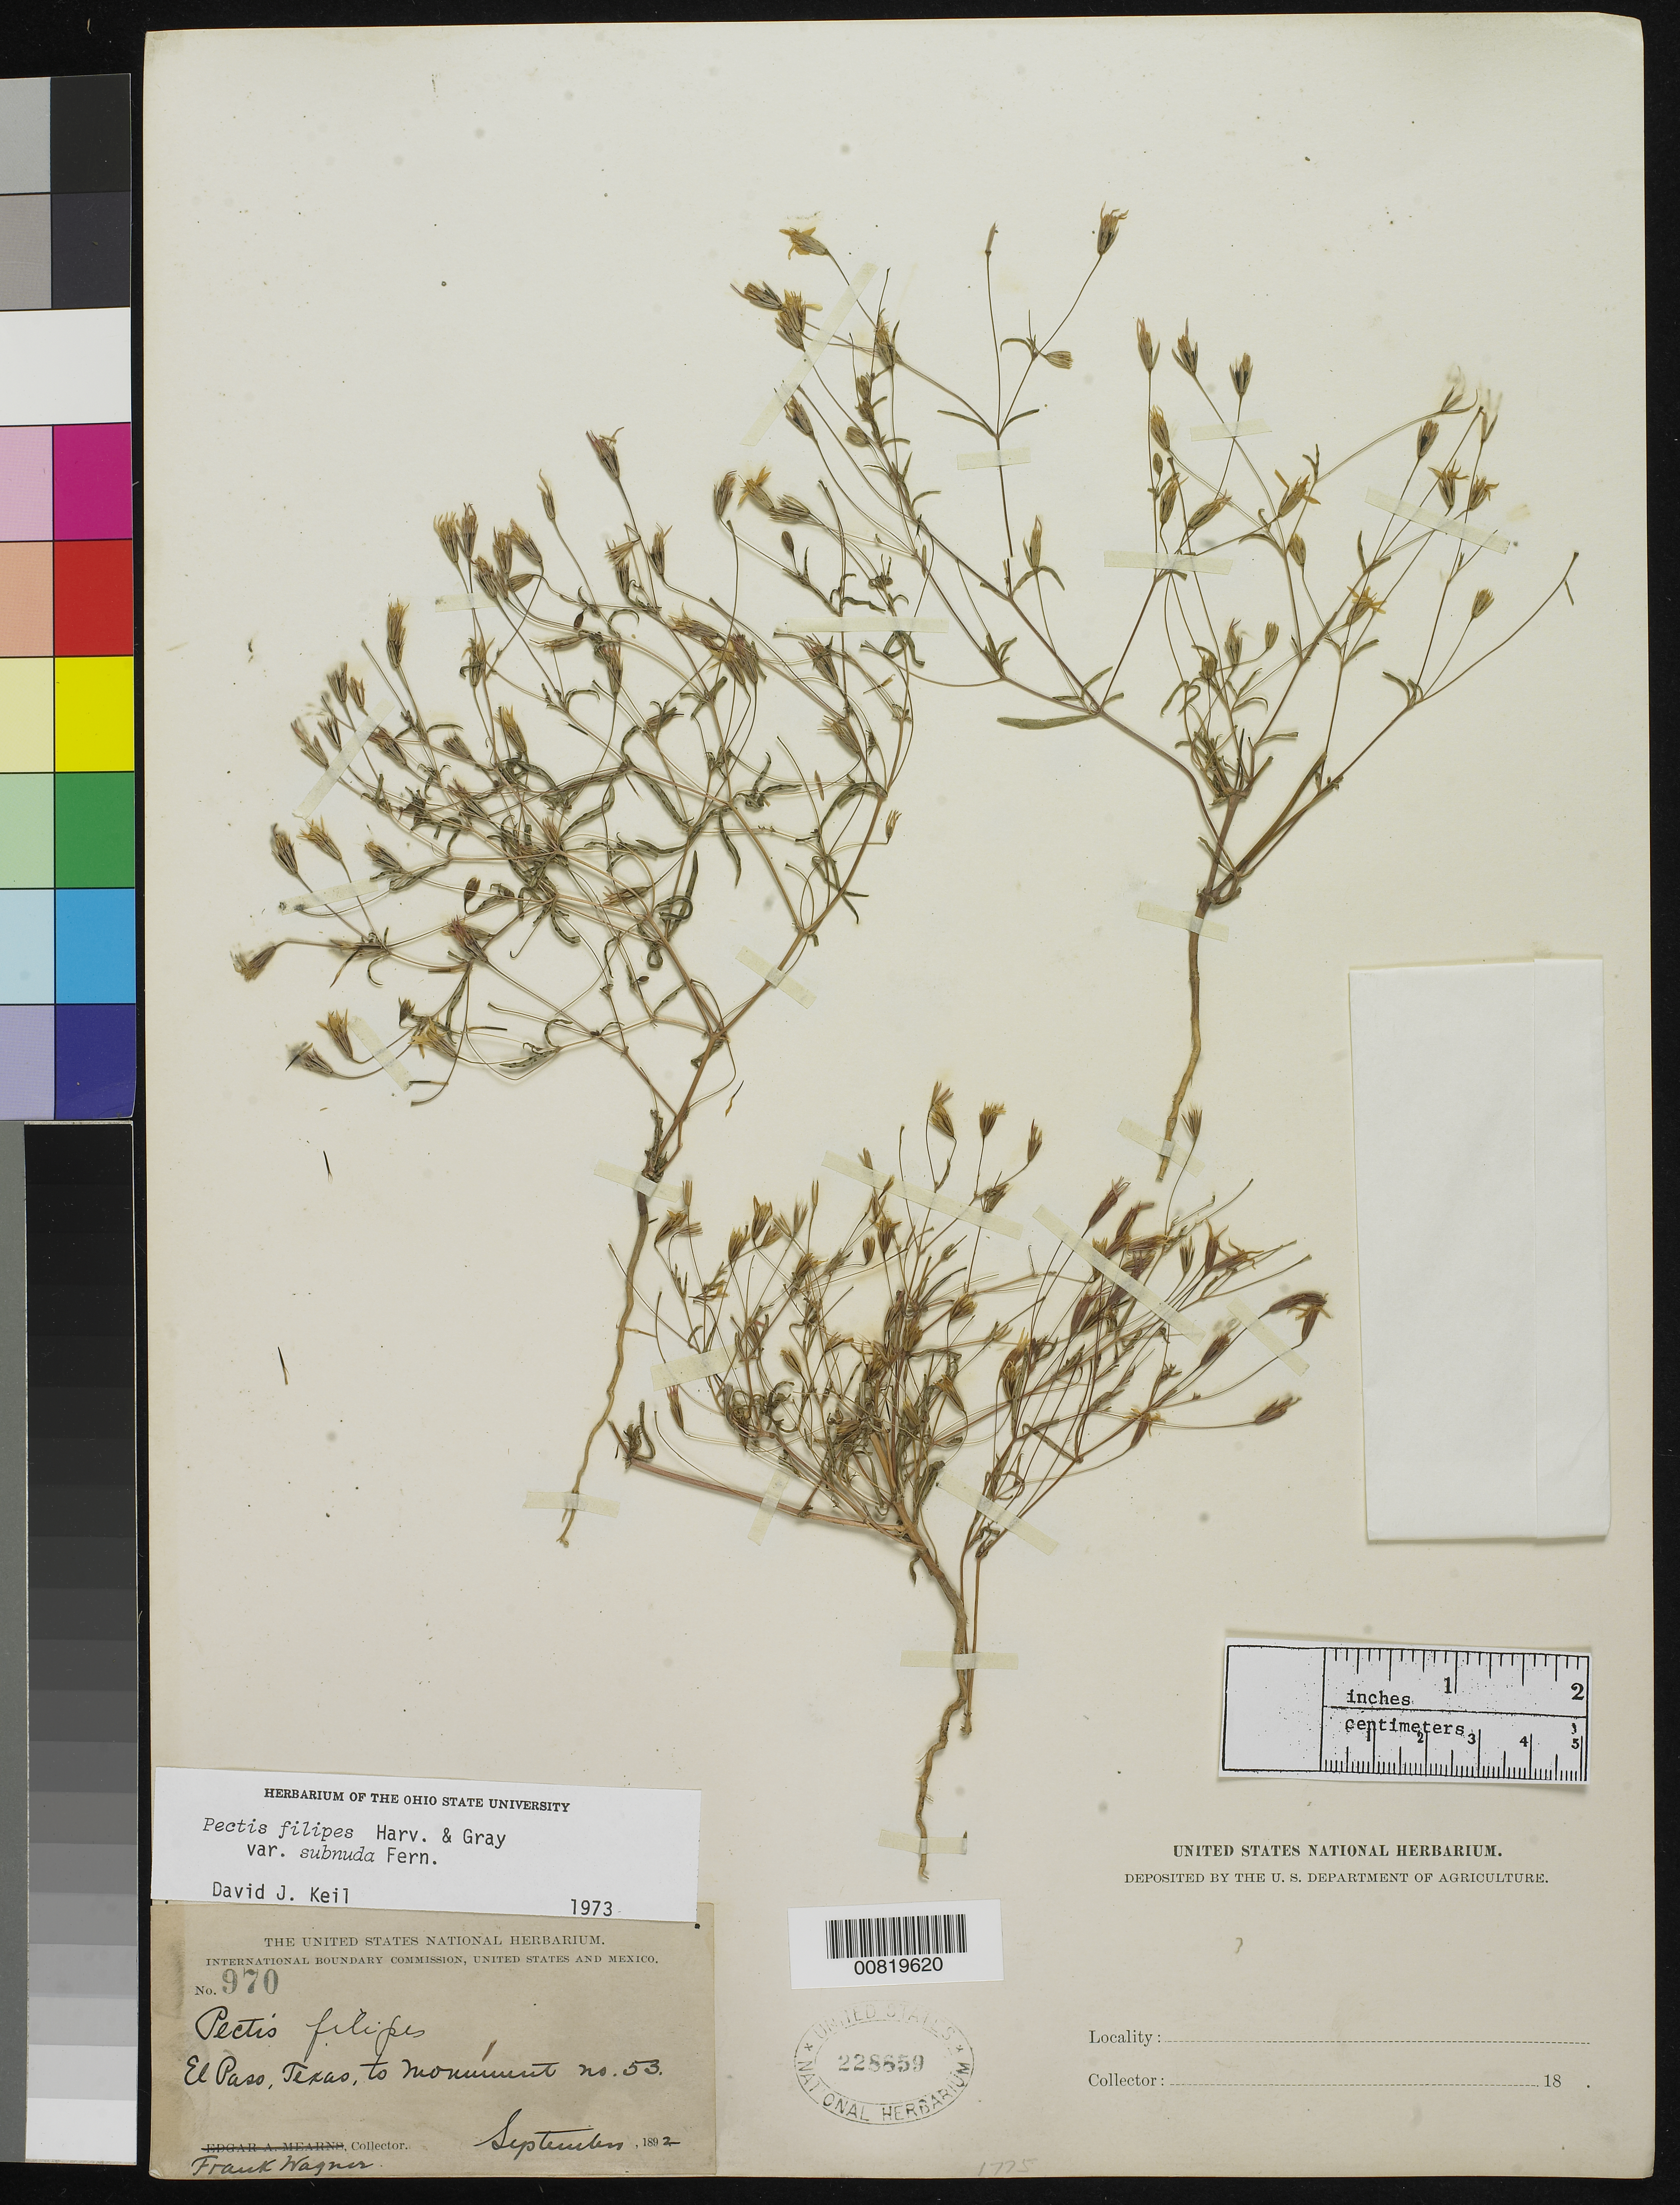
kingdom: Plantae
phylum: Tracheophyta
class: Magnoliopsida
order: Asterales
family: Asteraceae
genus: Pectis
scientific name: Pectis filipes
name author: Harv. & A. Gray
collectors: F. Wagner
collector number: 970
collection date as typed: Sep 1892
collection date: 1892-09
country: United States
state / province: Texas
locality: El Paso, Texas to monument no. 53.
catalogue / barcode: US 228659